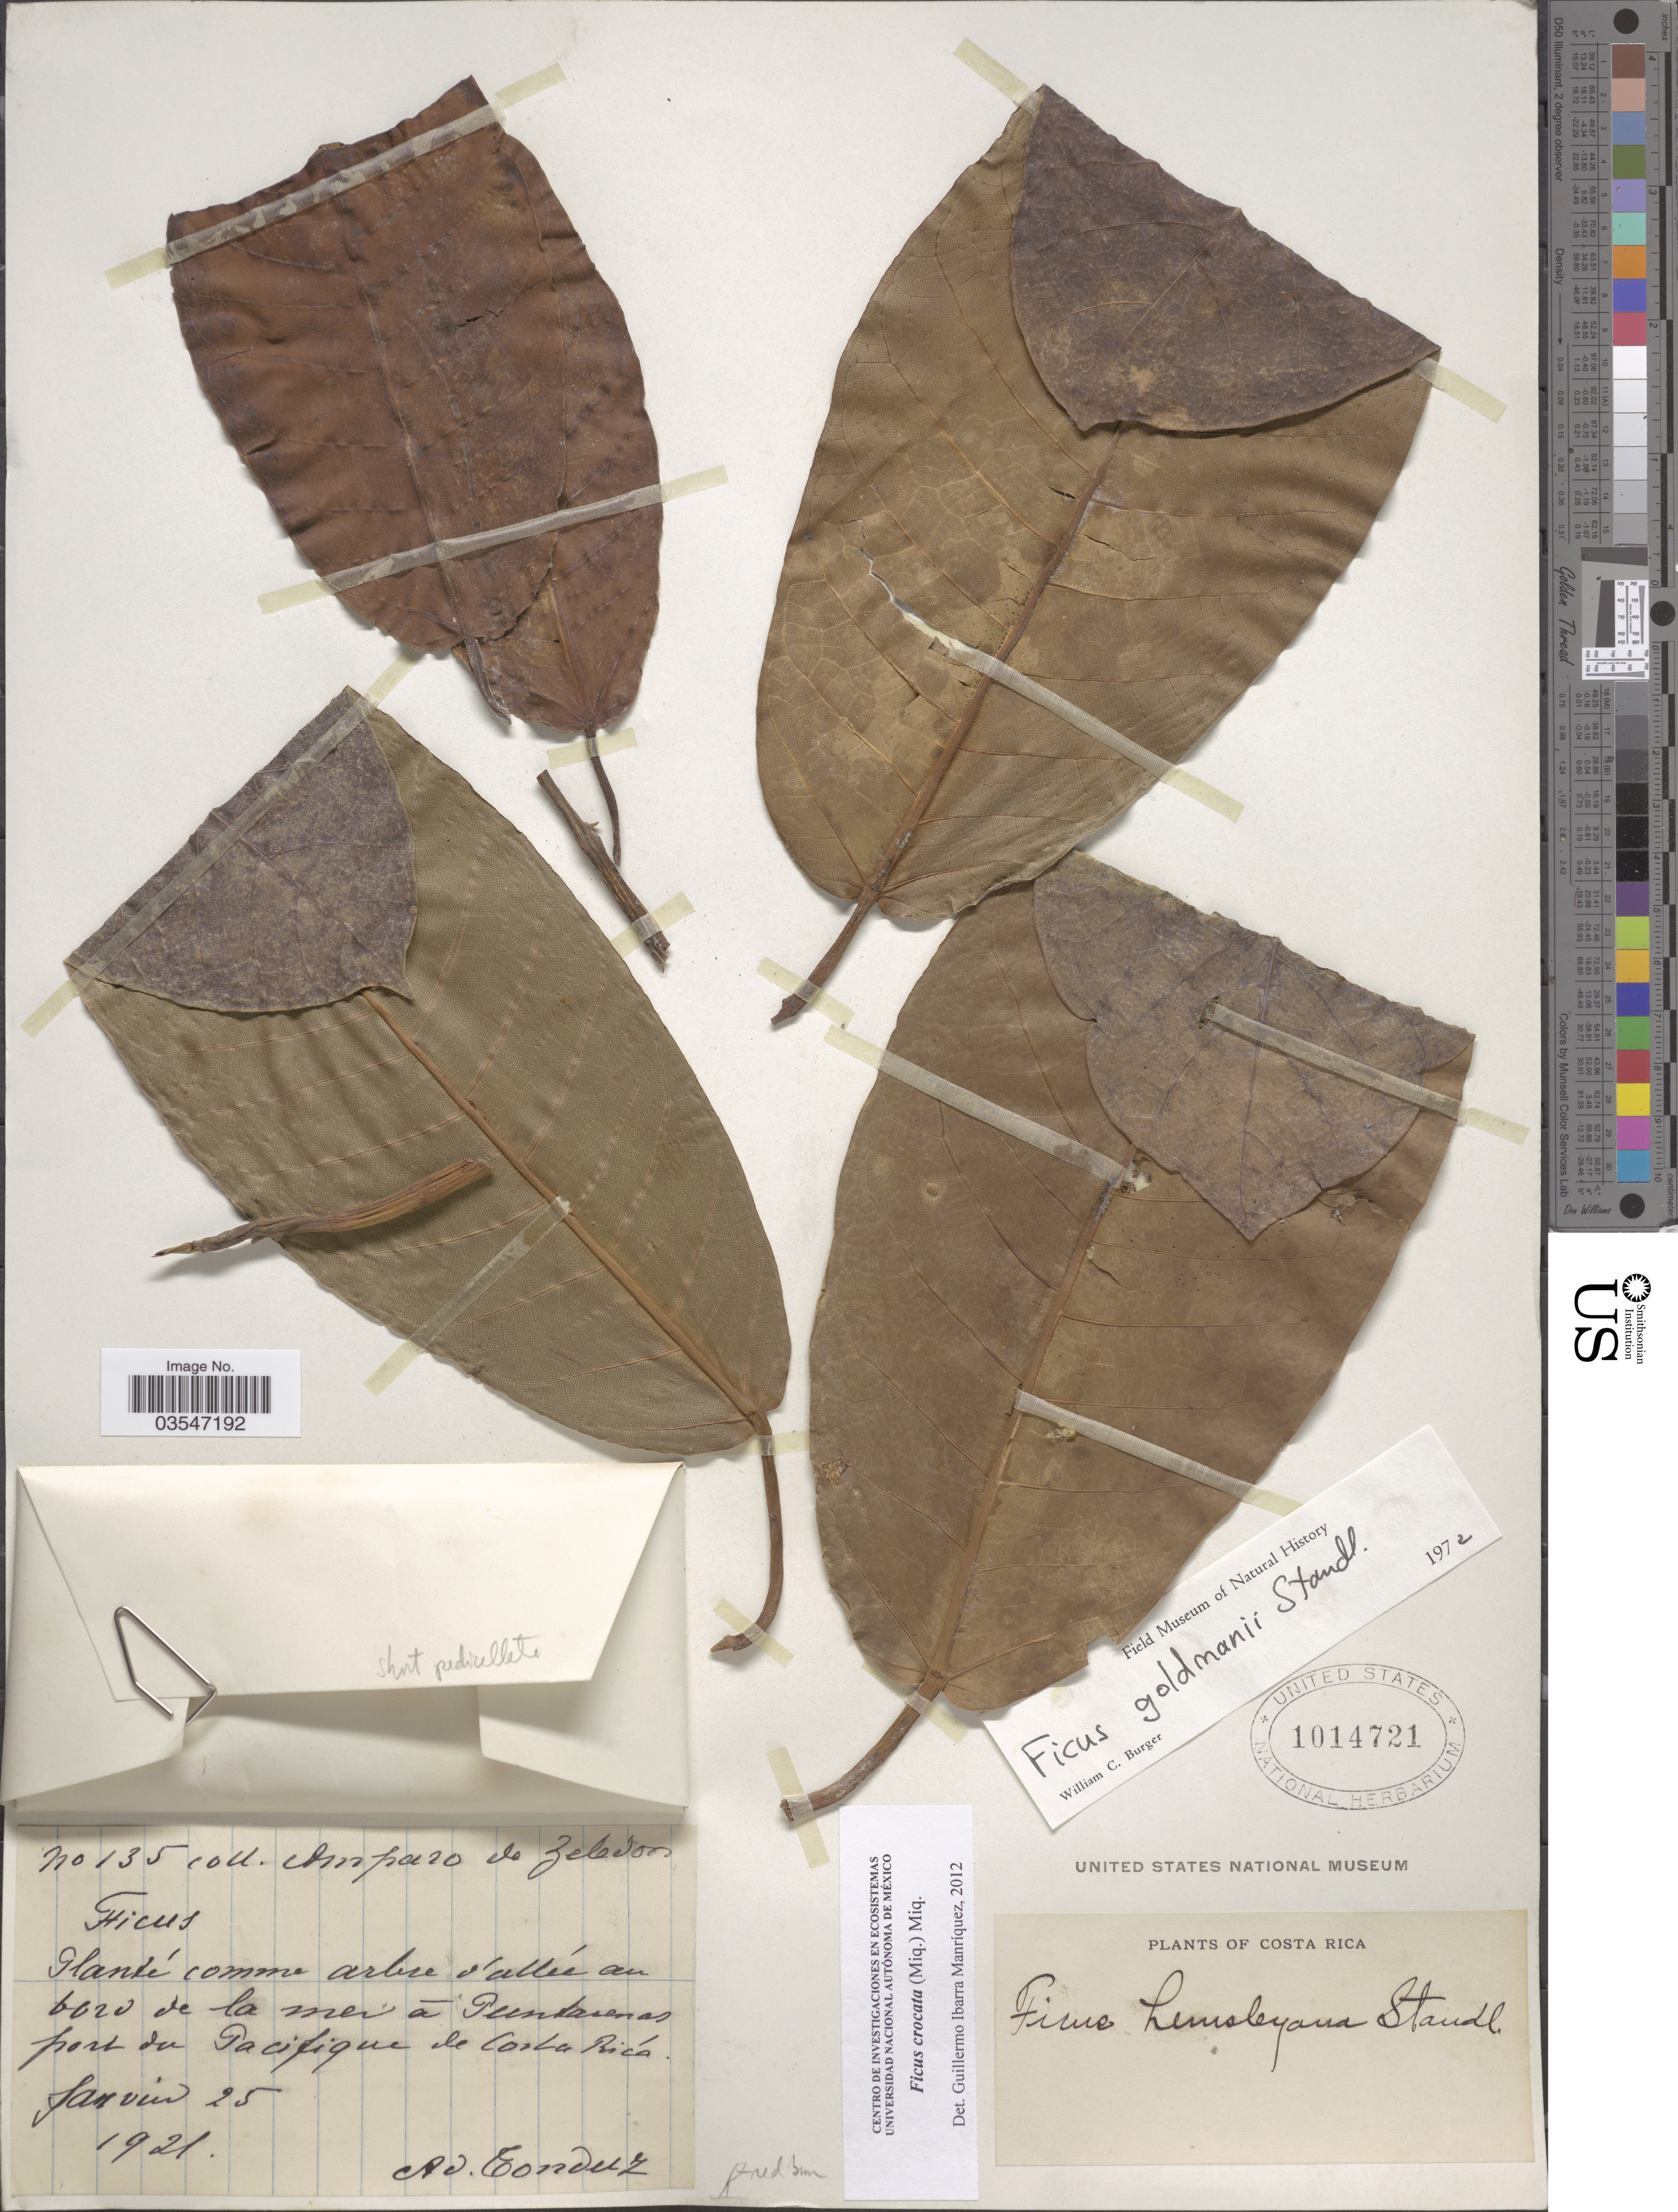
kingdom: Plantae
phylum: Tracheophyta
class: Magnoliopsida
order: Rosales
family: Moraceae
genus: Ficus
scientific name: Ficus crocata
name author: (Miq.) Miq.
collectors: A. Tonduz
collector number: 135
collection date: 1921-01-25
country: Costa Rica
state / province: Puntarenas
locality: Arbre vallée au bord de la mer á Puntarenas port du Pacifique de Costa Ricá.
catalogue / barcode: US 1014721